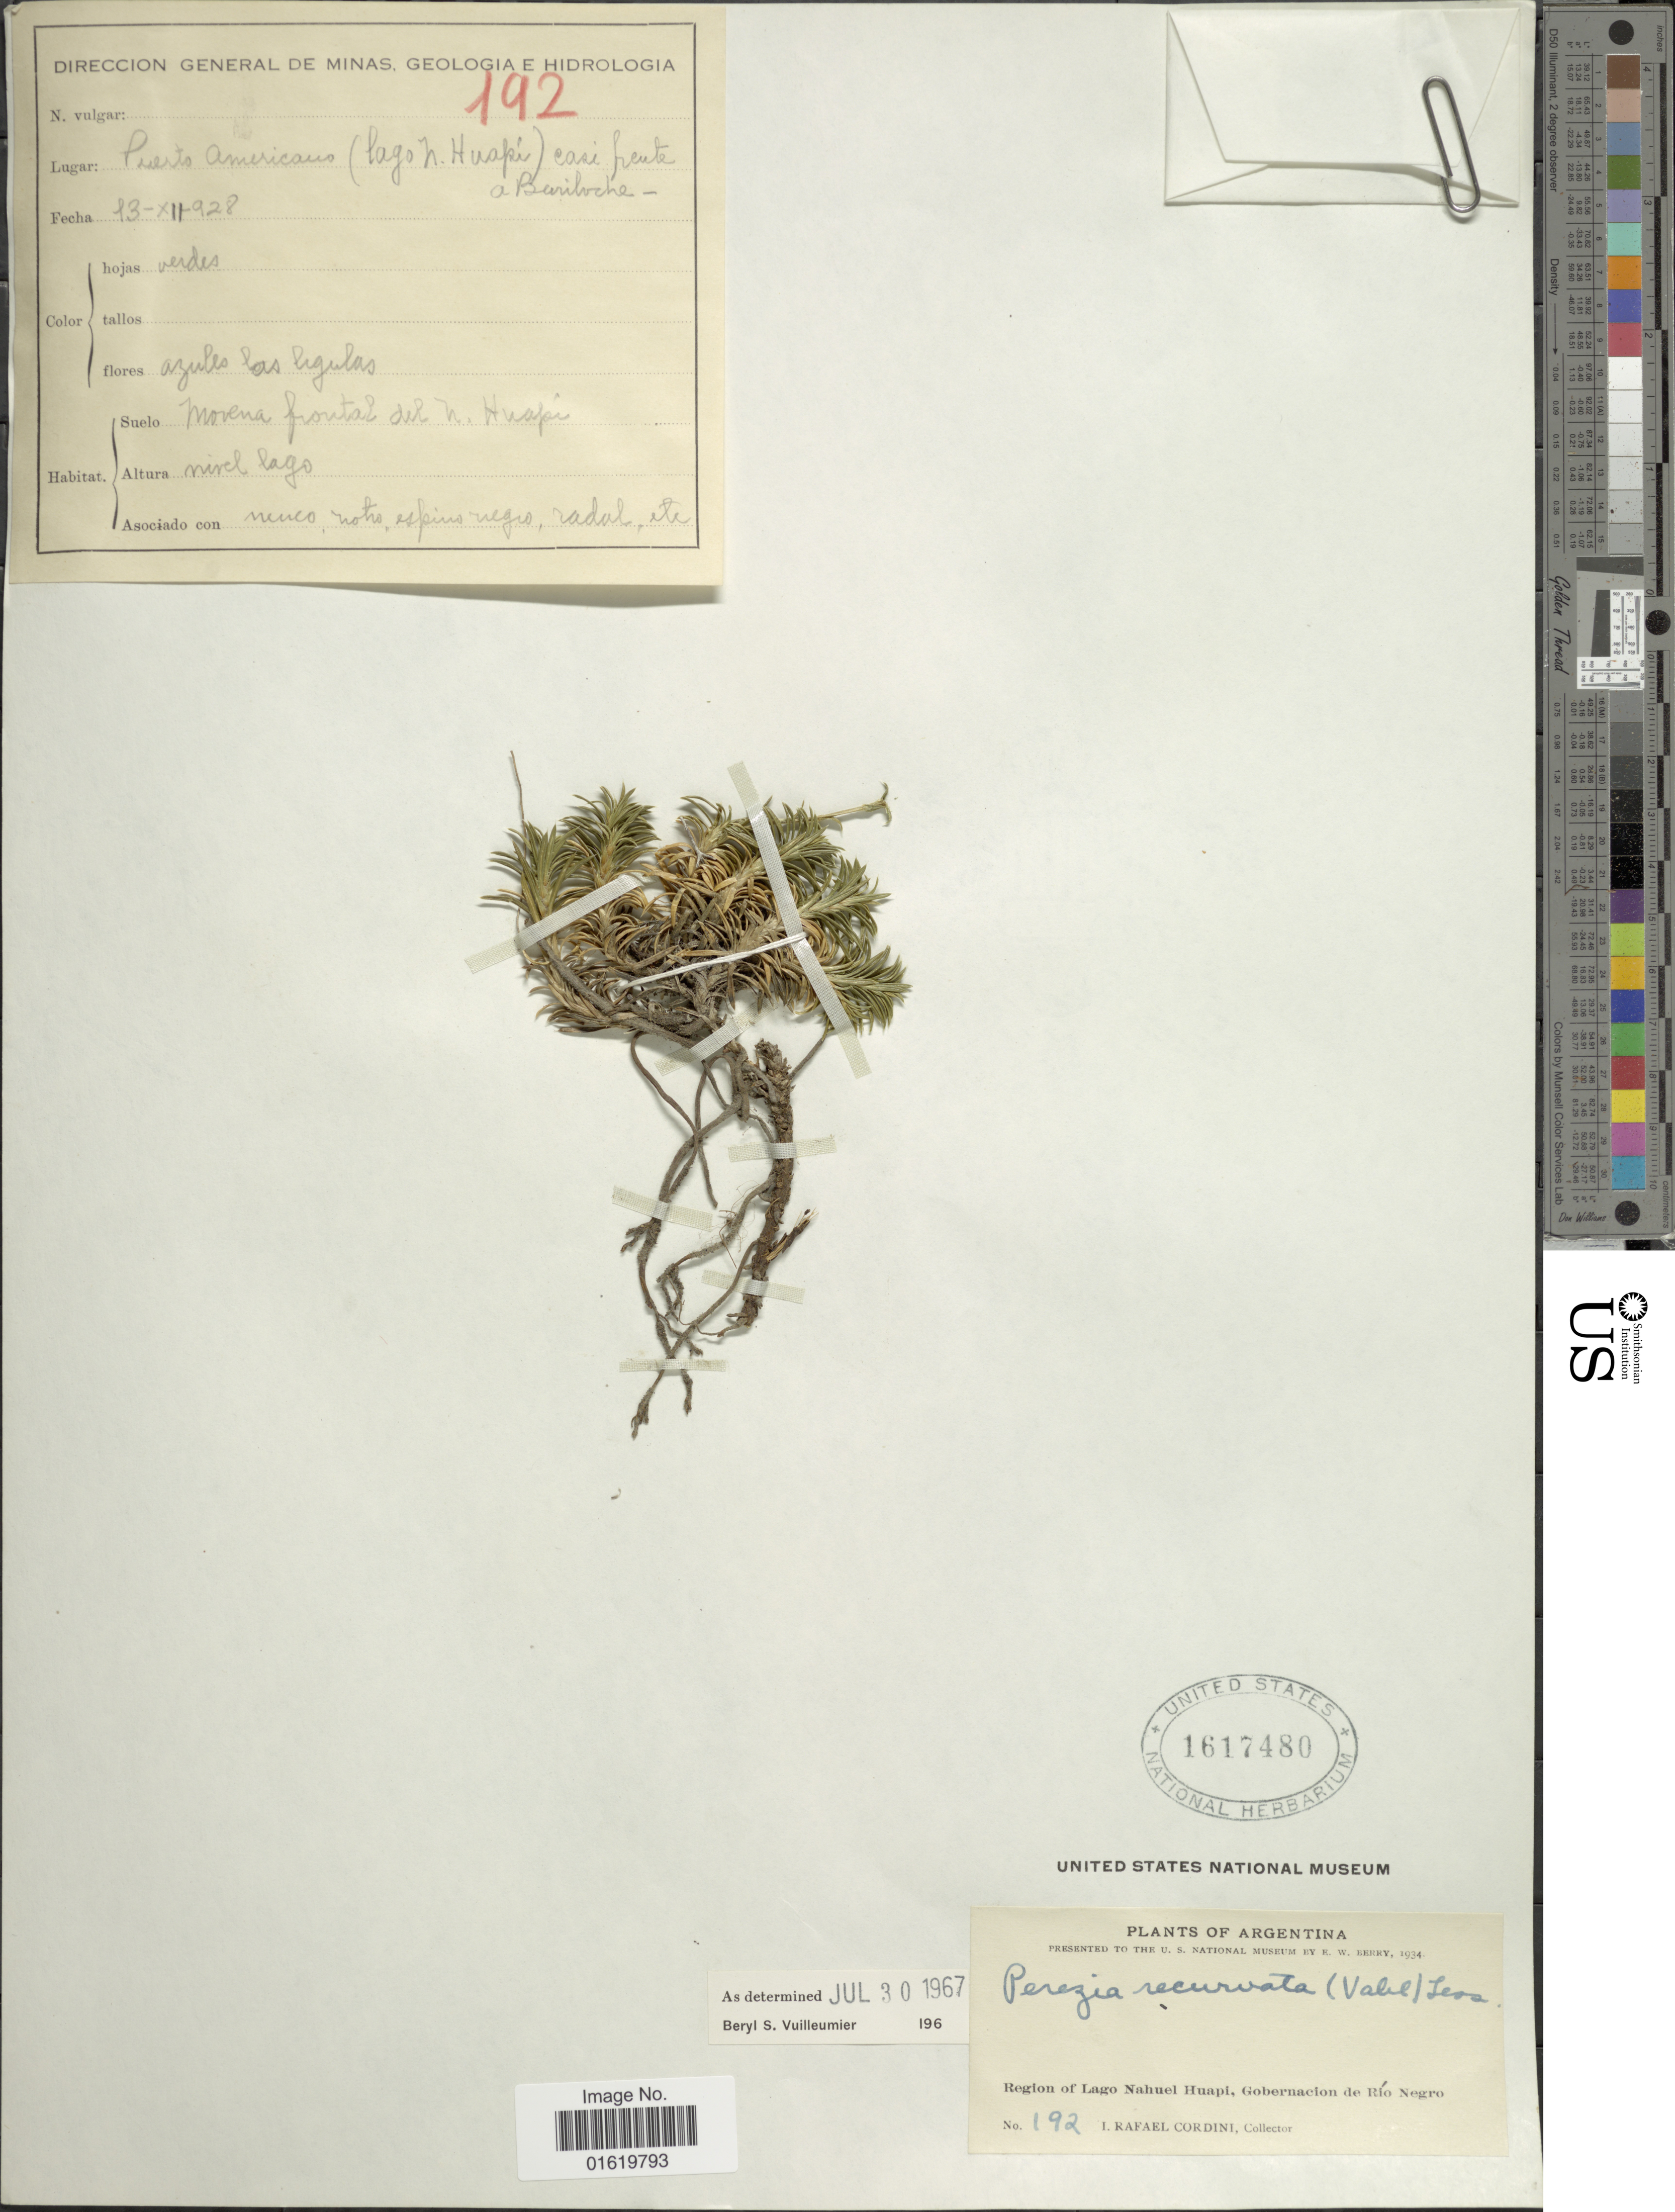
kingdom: Plantae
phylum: Tracheophyta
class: Magnoliopsida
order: Asterales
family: Asteraceae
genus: Perezia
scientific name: Perezia recurvata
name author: Less.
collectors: I. Cordini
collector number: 192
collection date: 1928-12-13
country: Argentina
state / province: Rio Negro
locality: Region of Lago Nahuel Huapi, Gobernacion de Río Negro.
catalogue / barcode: US 1617480